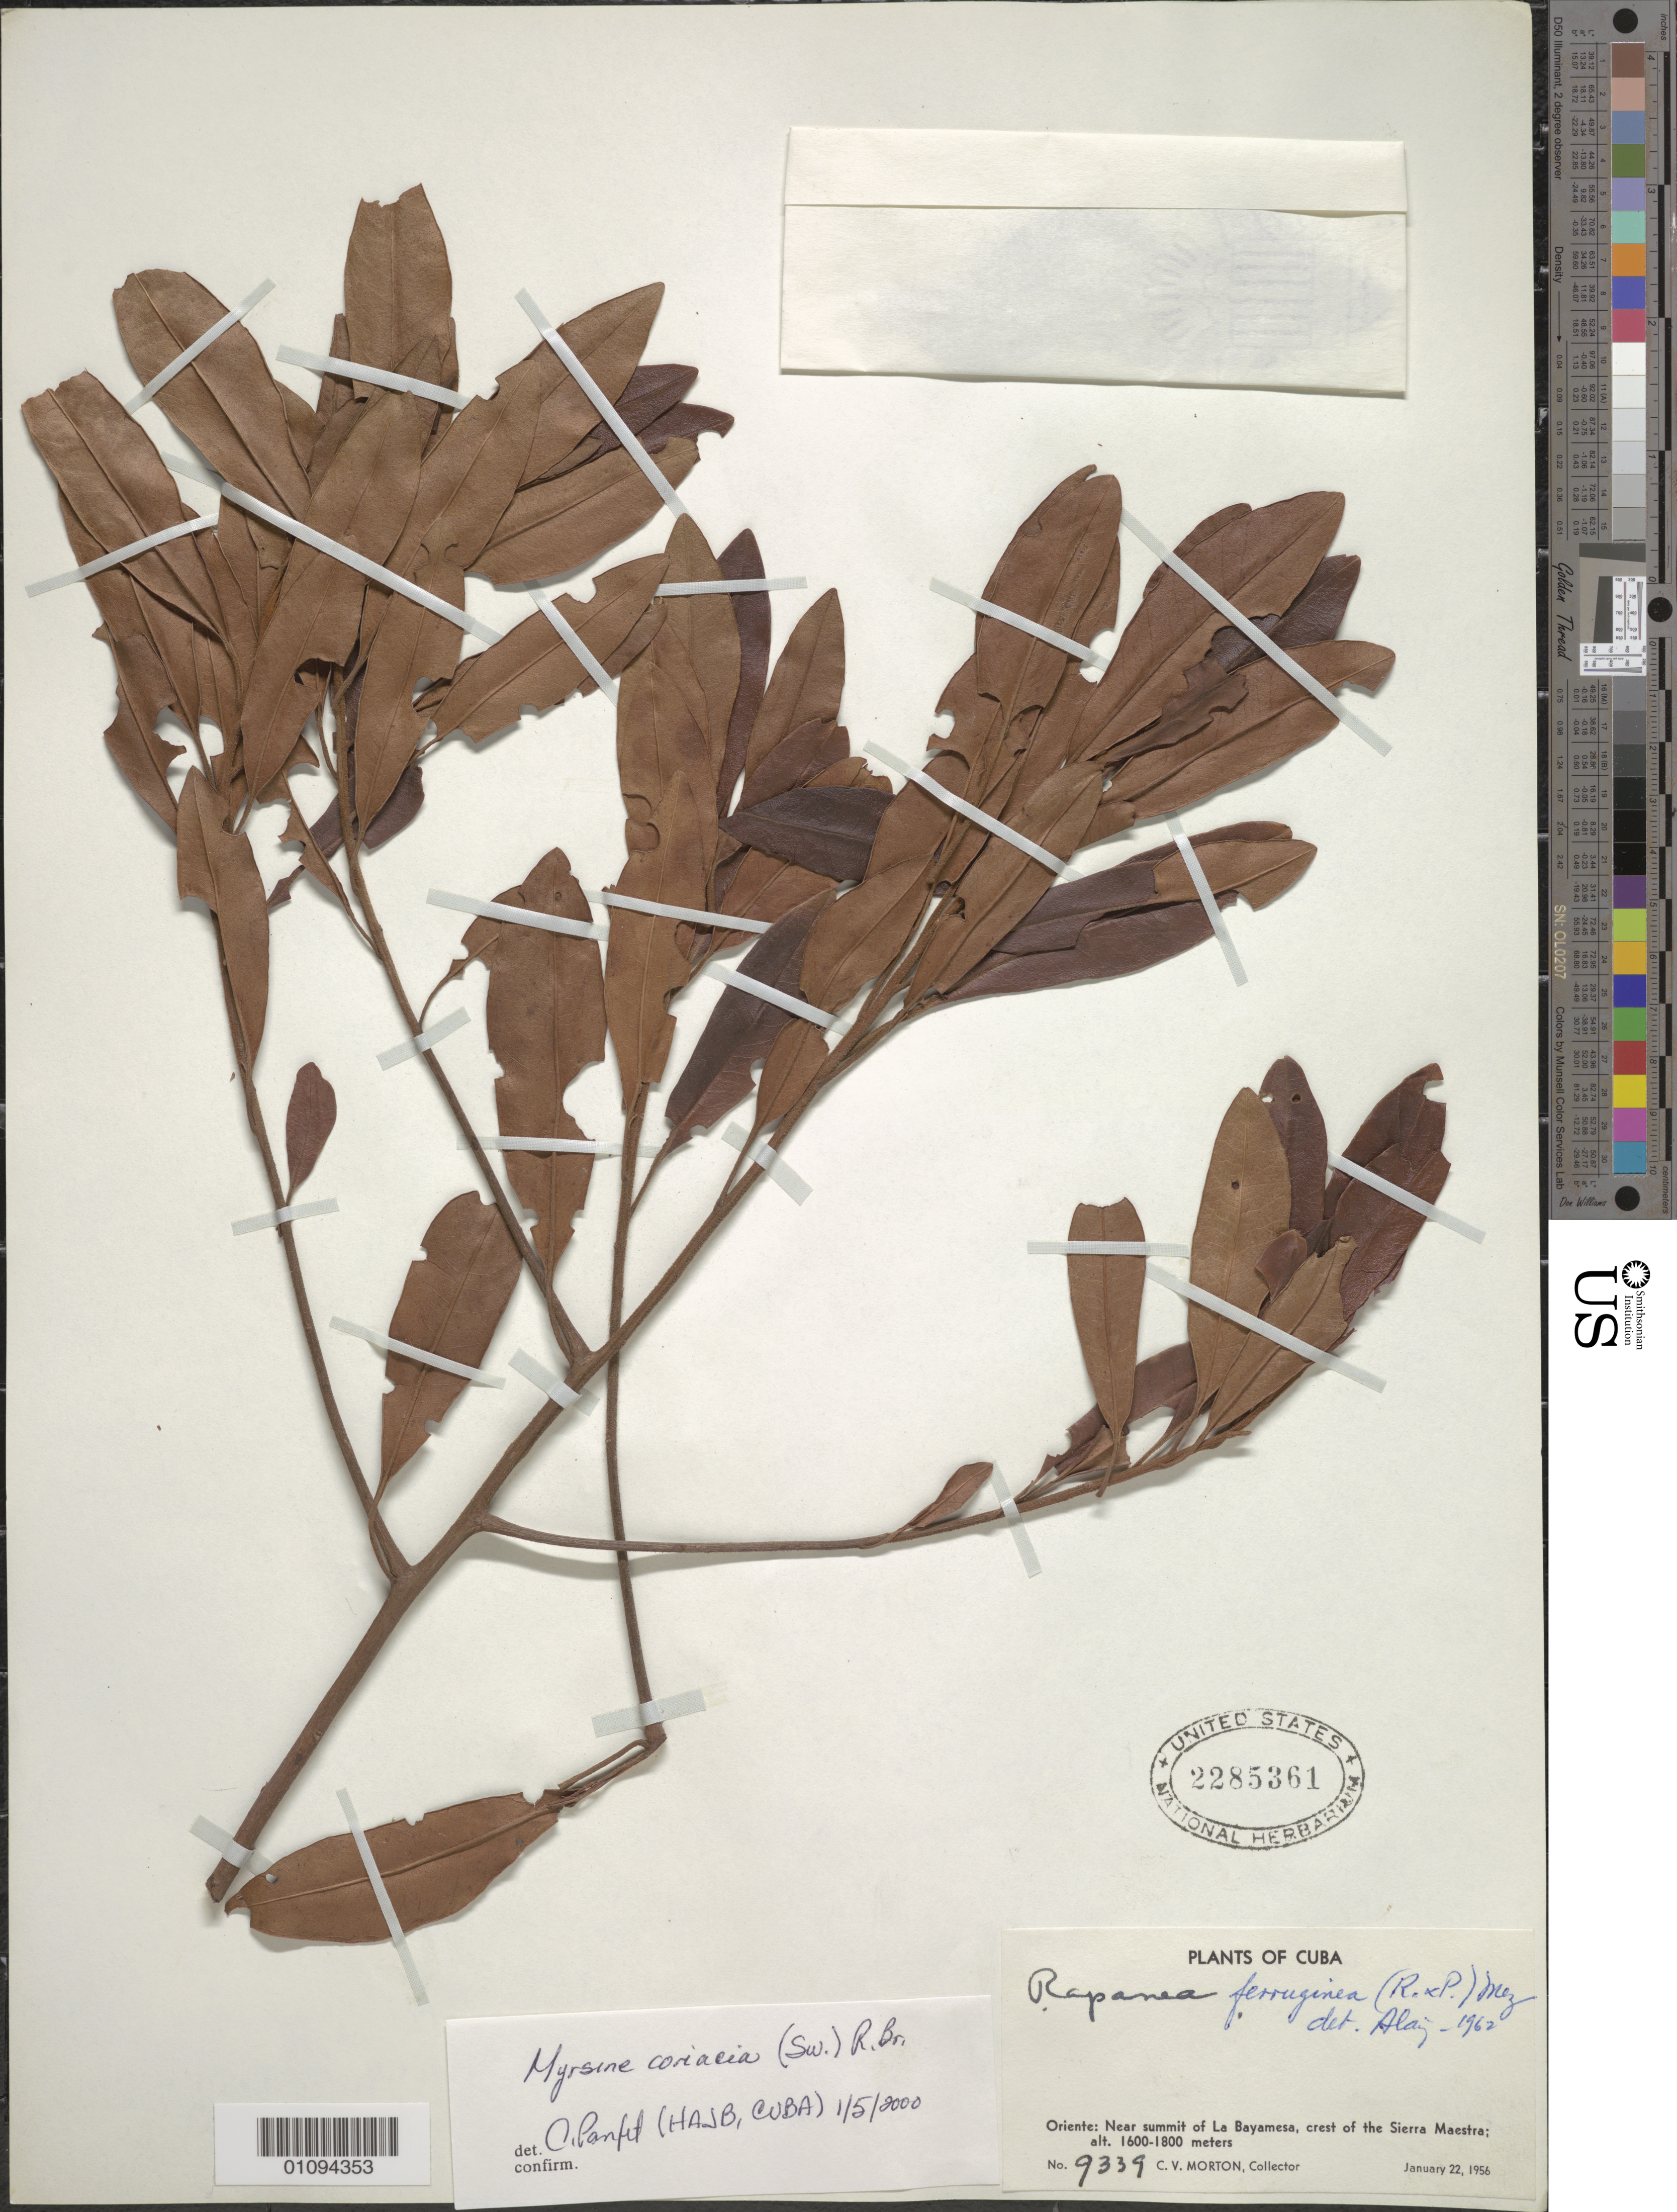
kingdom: Plantae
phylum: Tracheophyta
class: Magnoliopsida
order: Ericales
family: Primulaceae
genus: Myrsine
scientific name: Myrsine coriacea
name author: (Sw.) R. Br. ex Roem. & Schult.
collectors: C. V. Morton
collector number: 9339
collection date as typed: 22 Jan 1956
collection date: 1956-01-22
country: Cuba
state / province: Granma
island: Cuba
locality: Near summit of La Bayamesa, crest of Sierra Maestra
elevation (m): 1600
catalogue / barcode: US 2285361